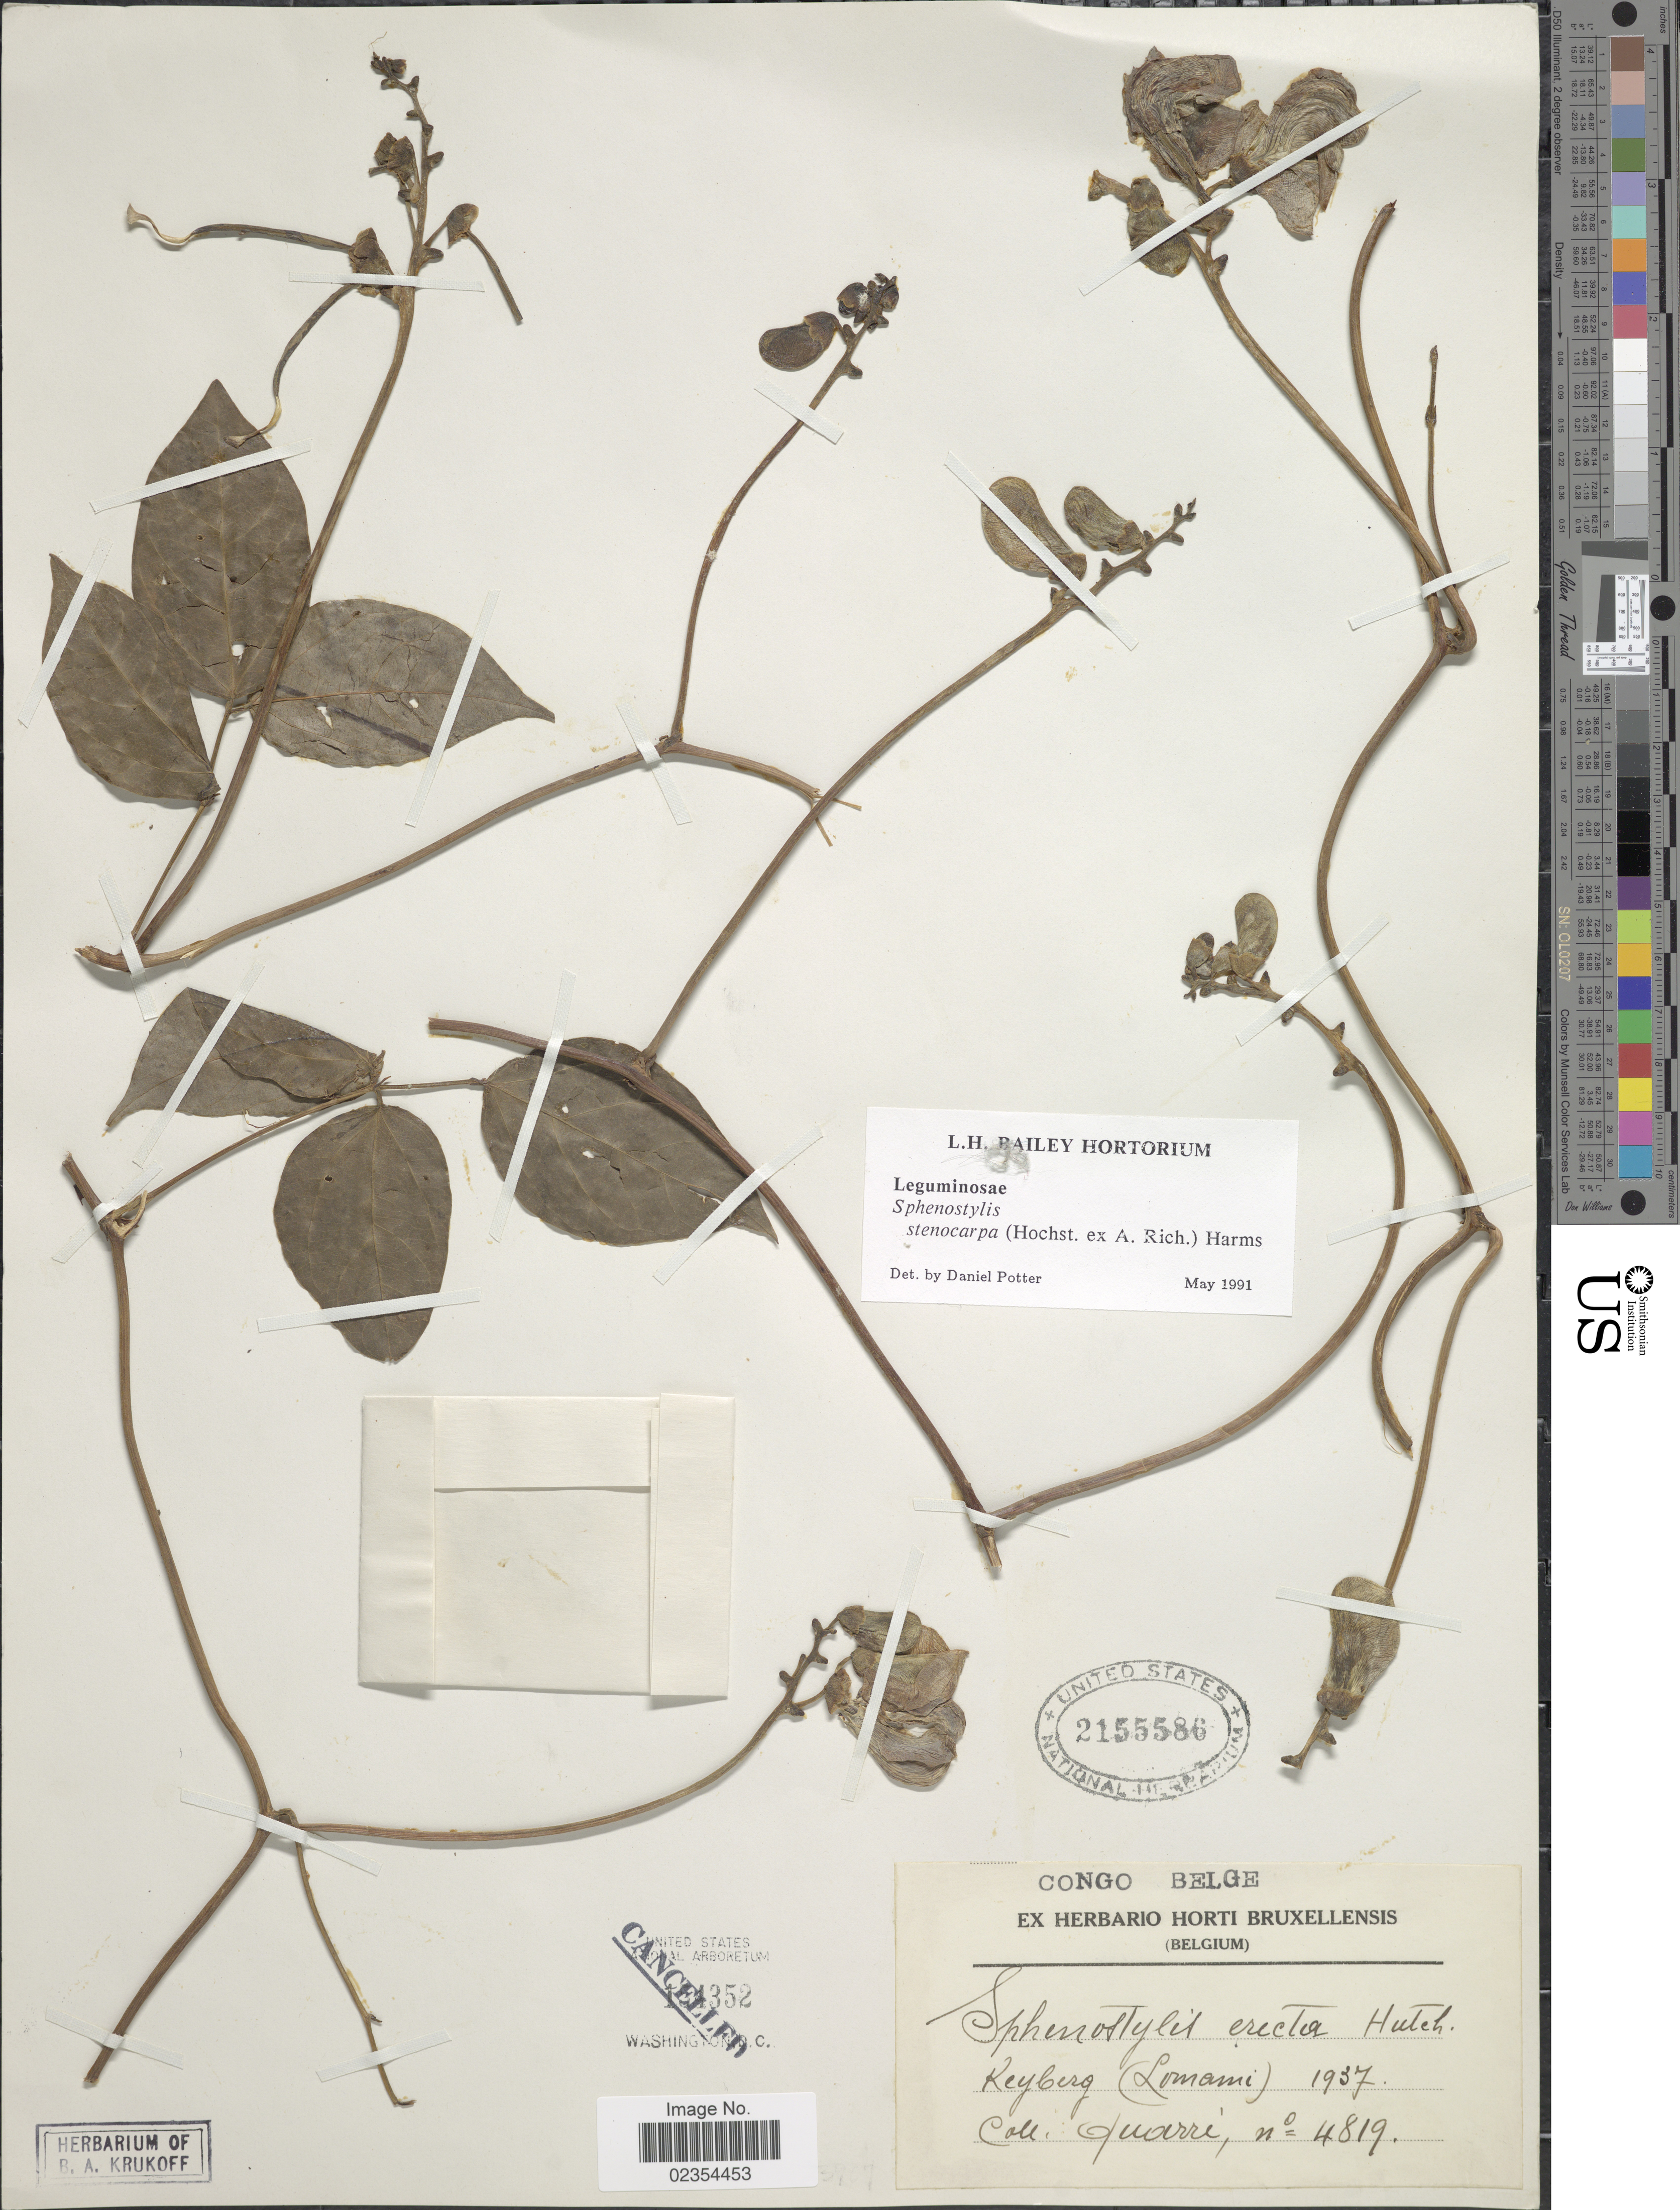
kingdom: Plantae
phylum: Tracheophyta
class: Magnoliopsida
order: Fabales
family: Fabaceae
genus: Sphenostylis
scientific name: Sphenostylis stenocarpa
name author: (Hochst. ex A. Rich.) Harms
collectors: -. Quarre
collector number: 4819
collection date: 1937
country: Congo, Democratic Republic of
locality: Congo Belge, Keyberg (Lomami).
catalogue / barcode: US 215586